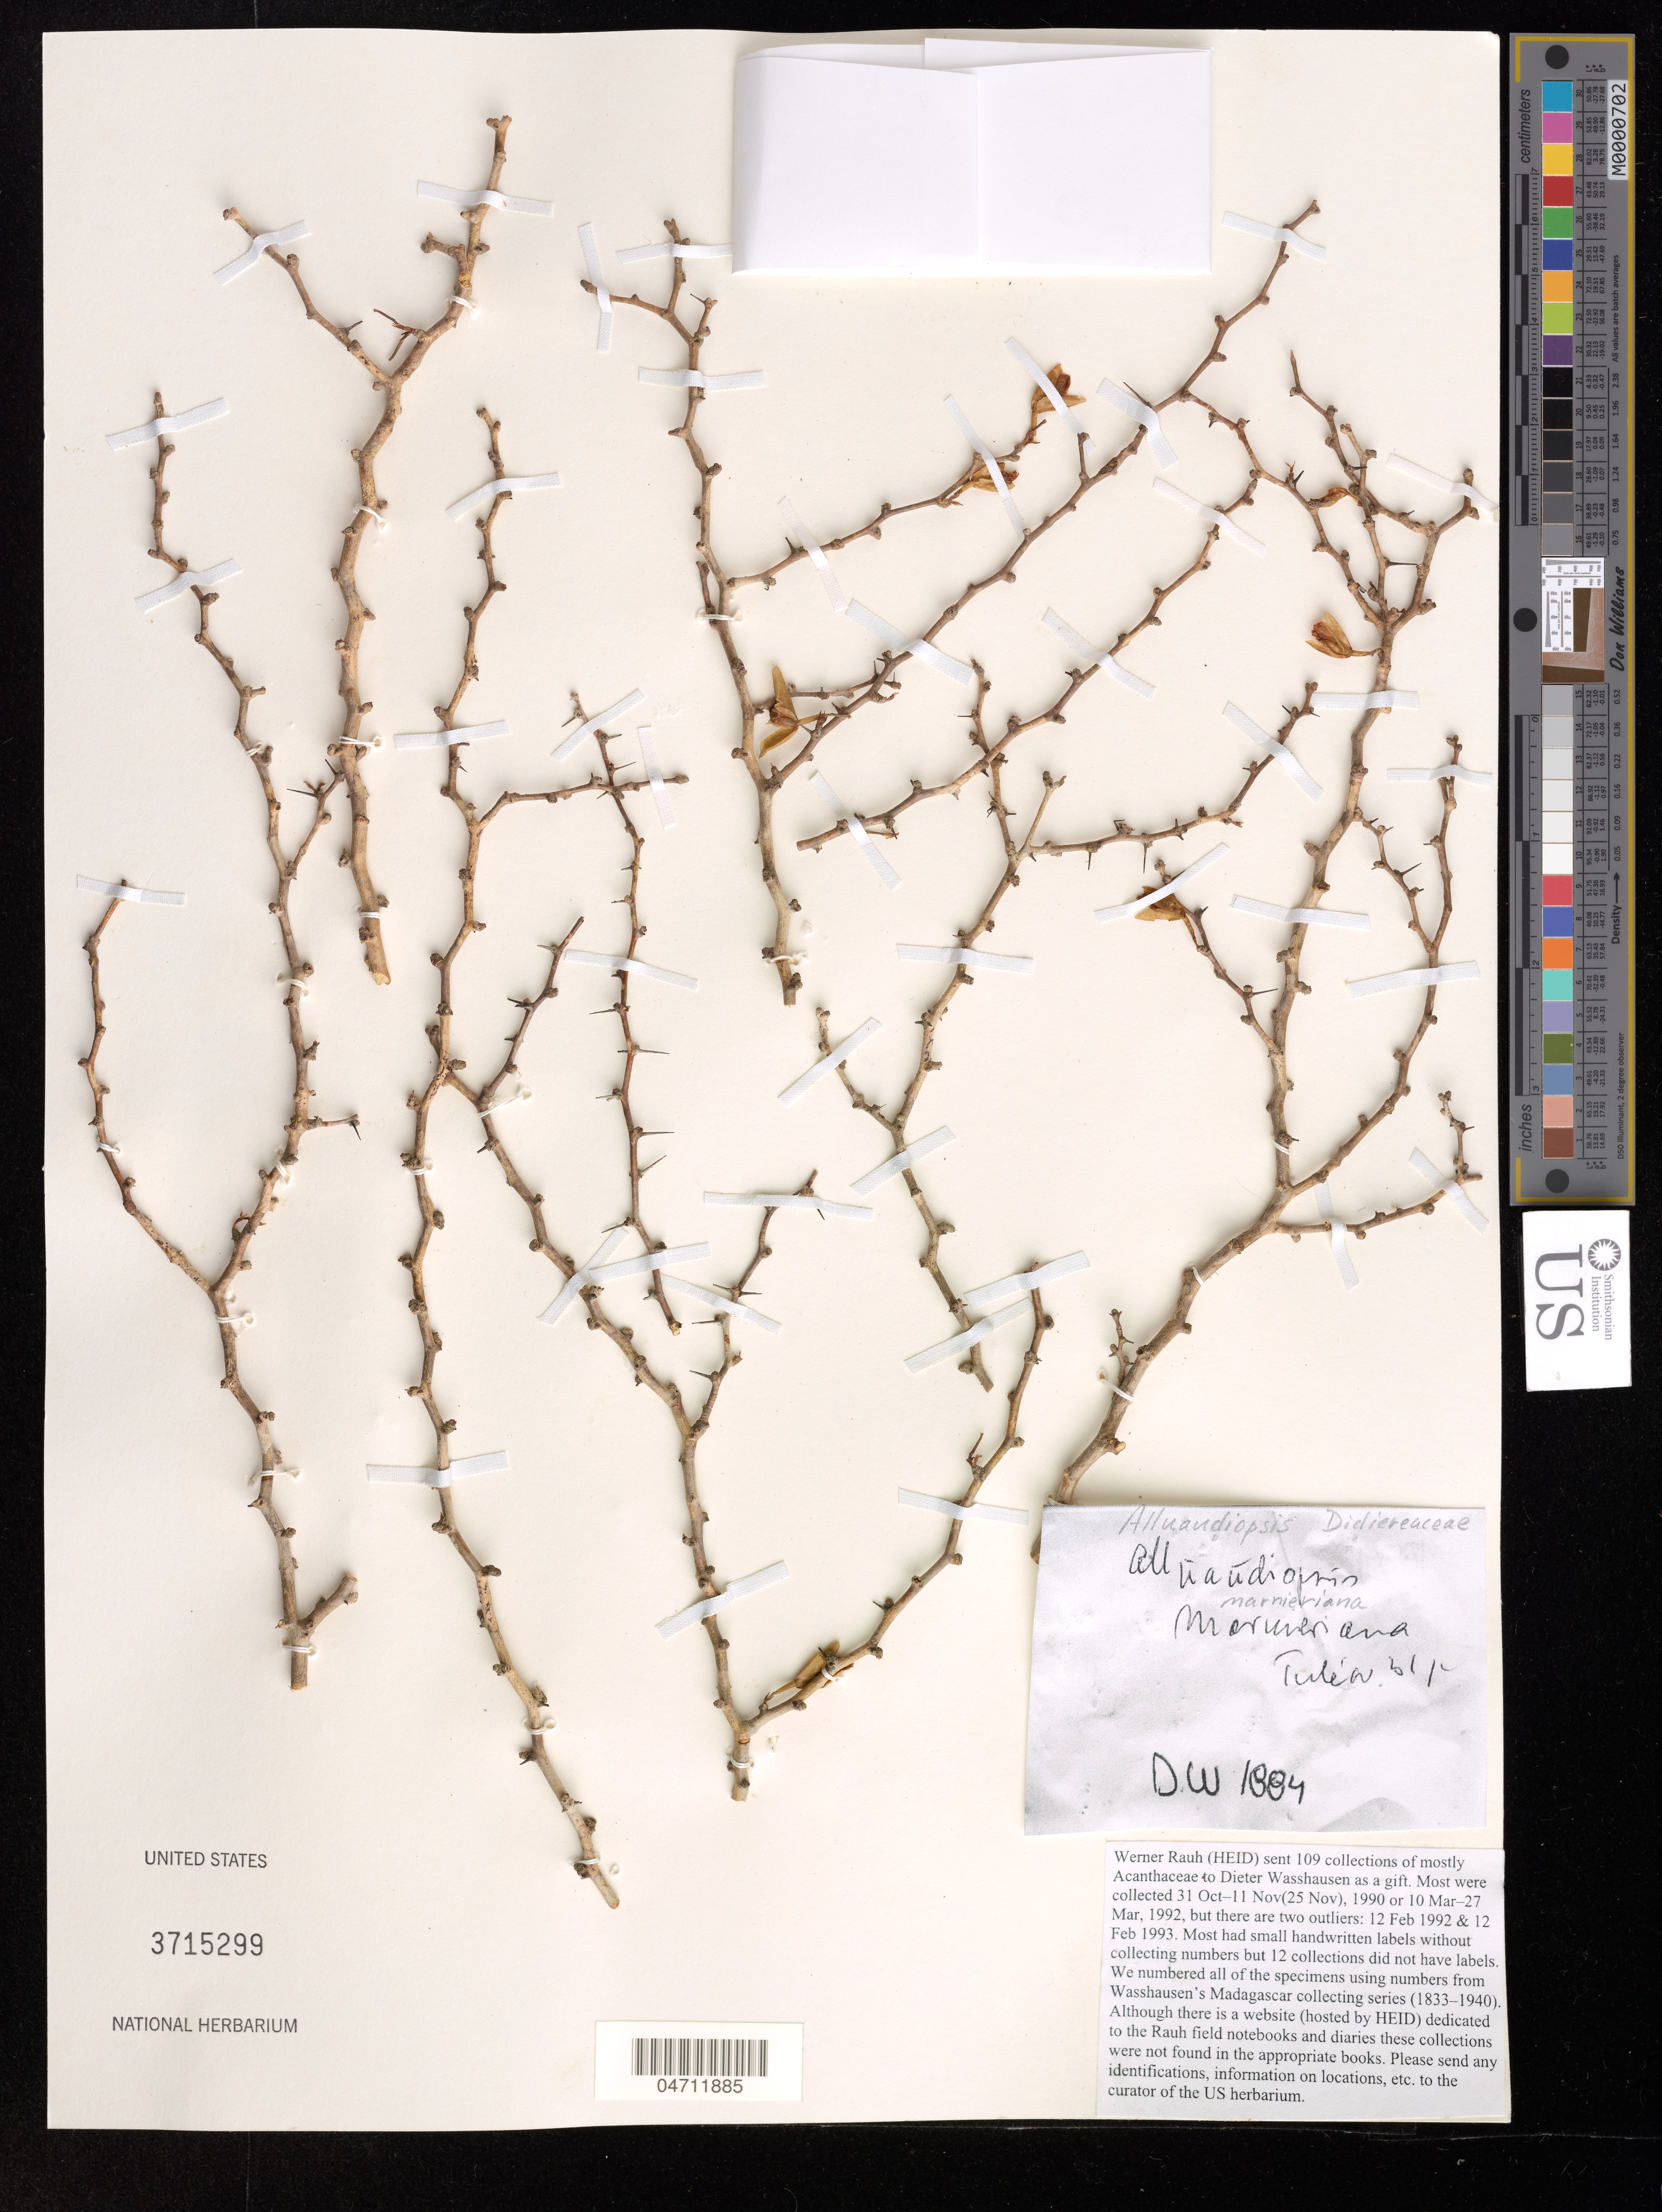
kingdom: Plantae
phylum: Tracheophyta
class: Magnoliopsida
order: Caryophyllales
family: Didiereaceae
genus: Alluaudiopsis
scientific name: Alluaudiopsis marnieriana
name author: Rauh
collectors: W. Rauh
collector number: DW 1884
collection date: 1990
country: Madagascar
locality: Toliara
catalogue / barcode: US 3715299